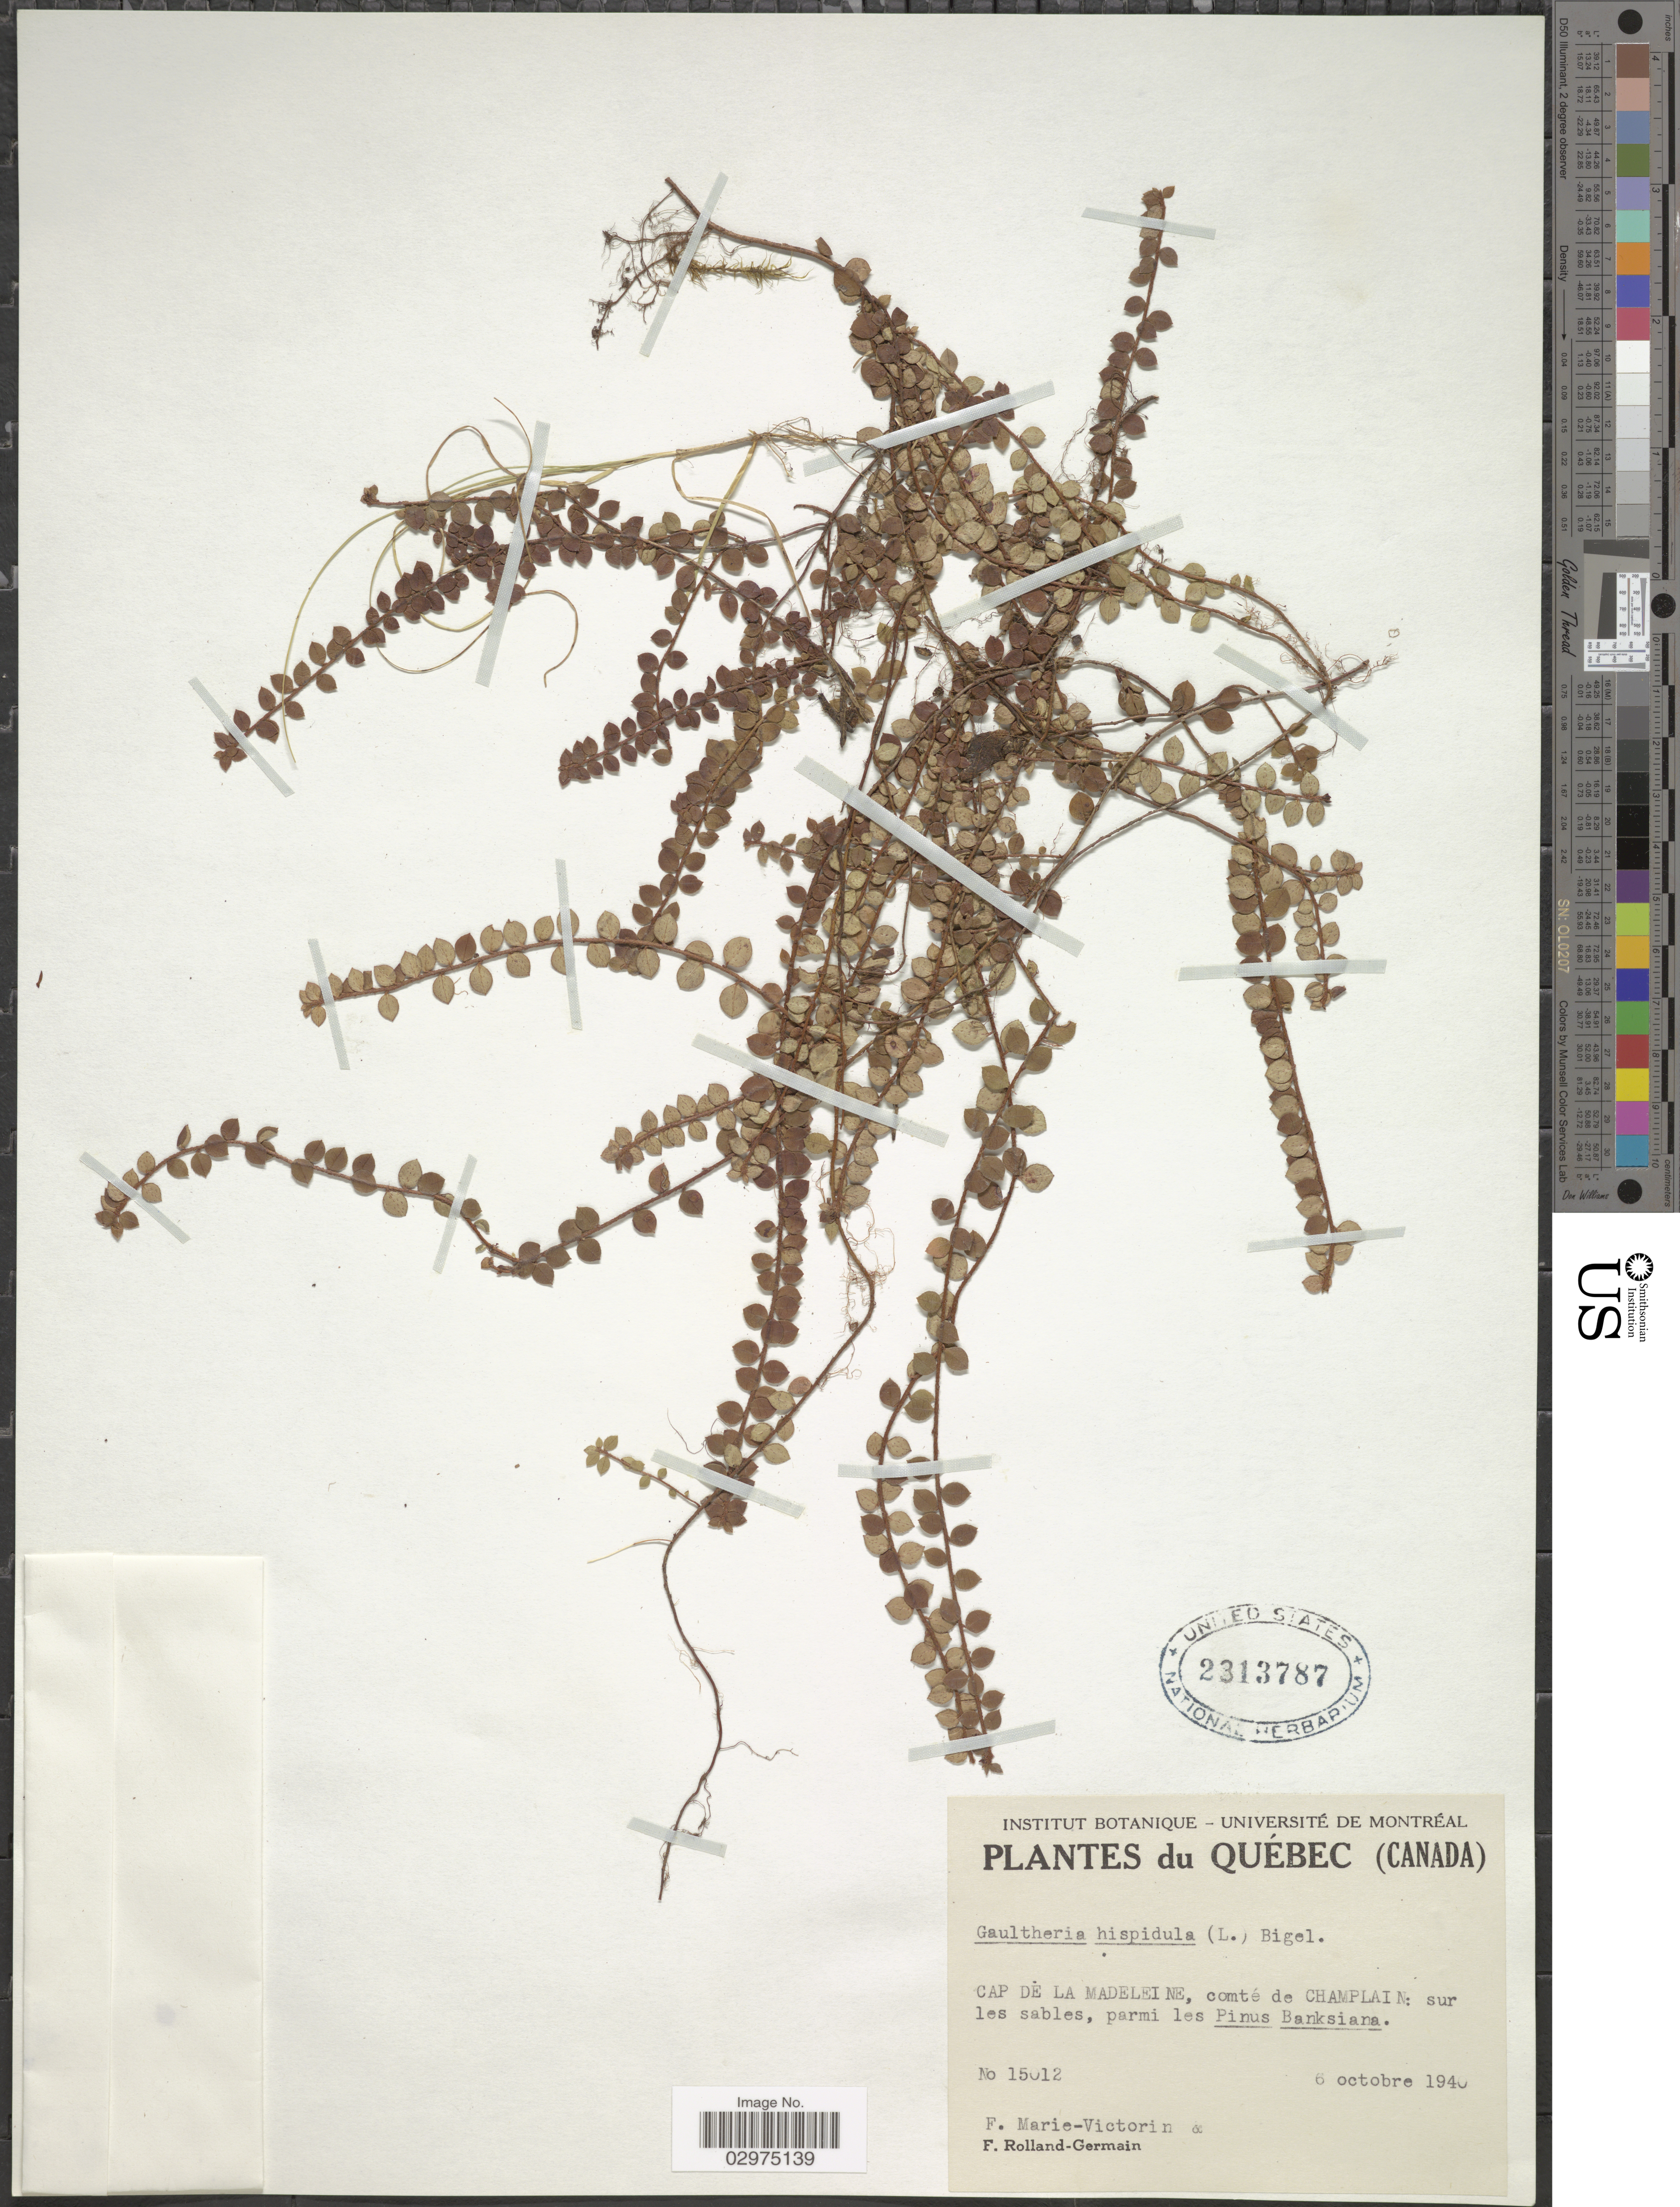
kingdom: Plantae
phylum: Tracheophyta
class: Magnoliopsida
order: Ericales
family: Ericaceae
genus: Gaultheria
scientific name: Gaultheria hispidula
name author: (L.) Muhl. ex Bigelow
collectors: F. Marie-Victorin & Rolland-Germain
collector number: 15012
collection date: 1940-10-06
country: Canada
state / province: Quebec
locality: Cap de la Madeleine, comté de Champlain: sur les sables.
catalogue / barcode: US 2313787